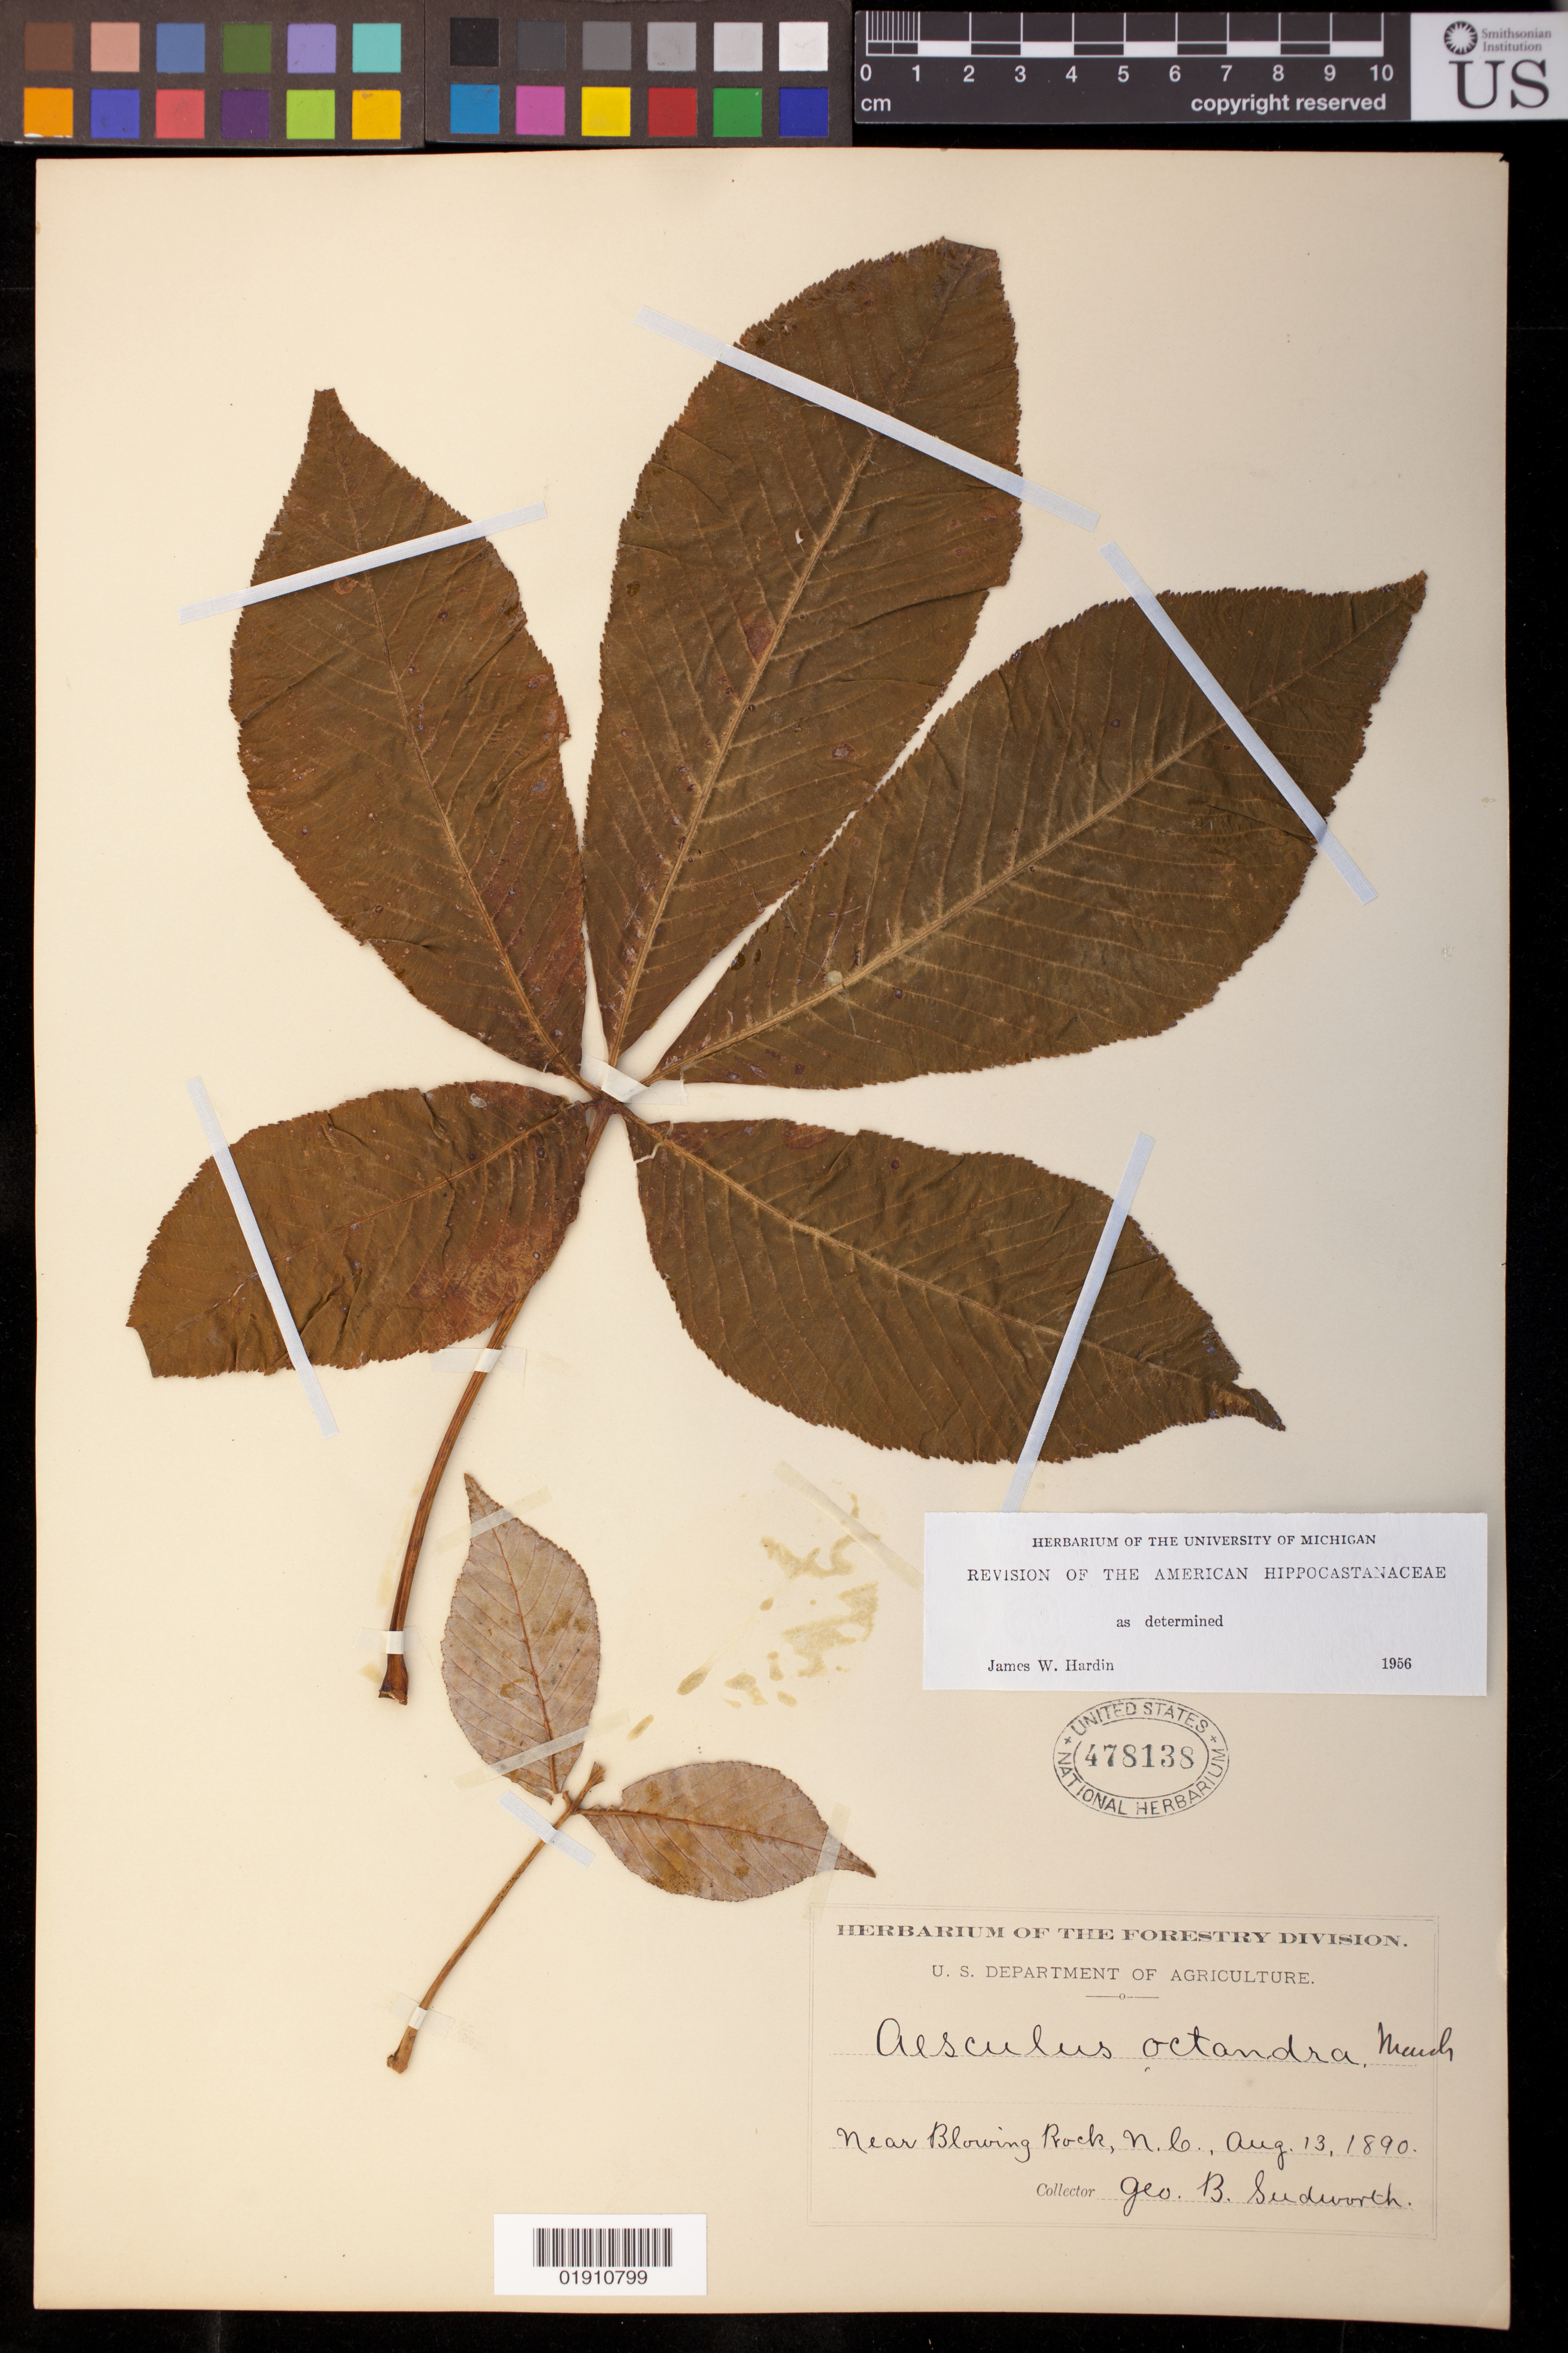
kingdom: Plantae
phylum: Tracheophyta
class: Magnoliopsida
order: Sapindales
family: Sapindaceae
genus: Aesculus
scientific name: Aesculus octandra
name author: Marshall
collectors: G. B. Sudworth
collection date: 1890-08-13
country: United States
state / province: North Carolina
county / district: Watauga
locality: Near Blowing Rock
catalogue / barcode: US 478138